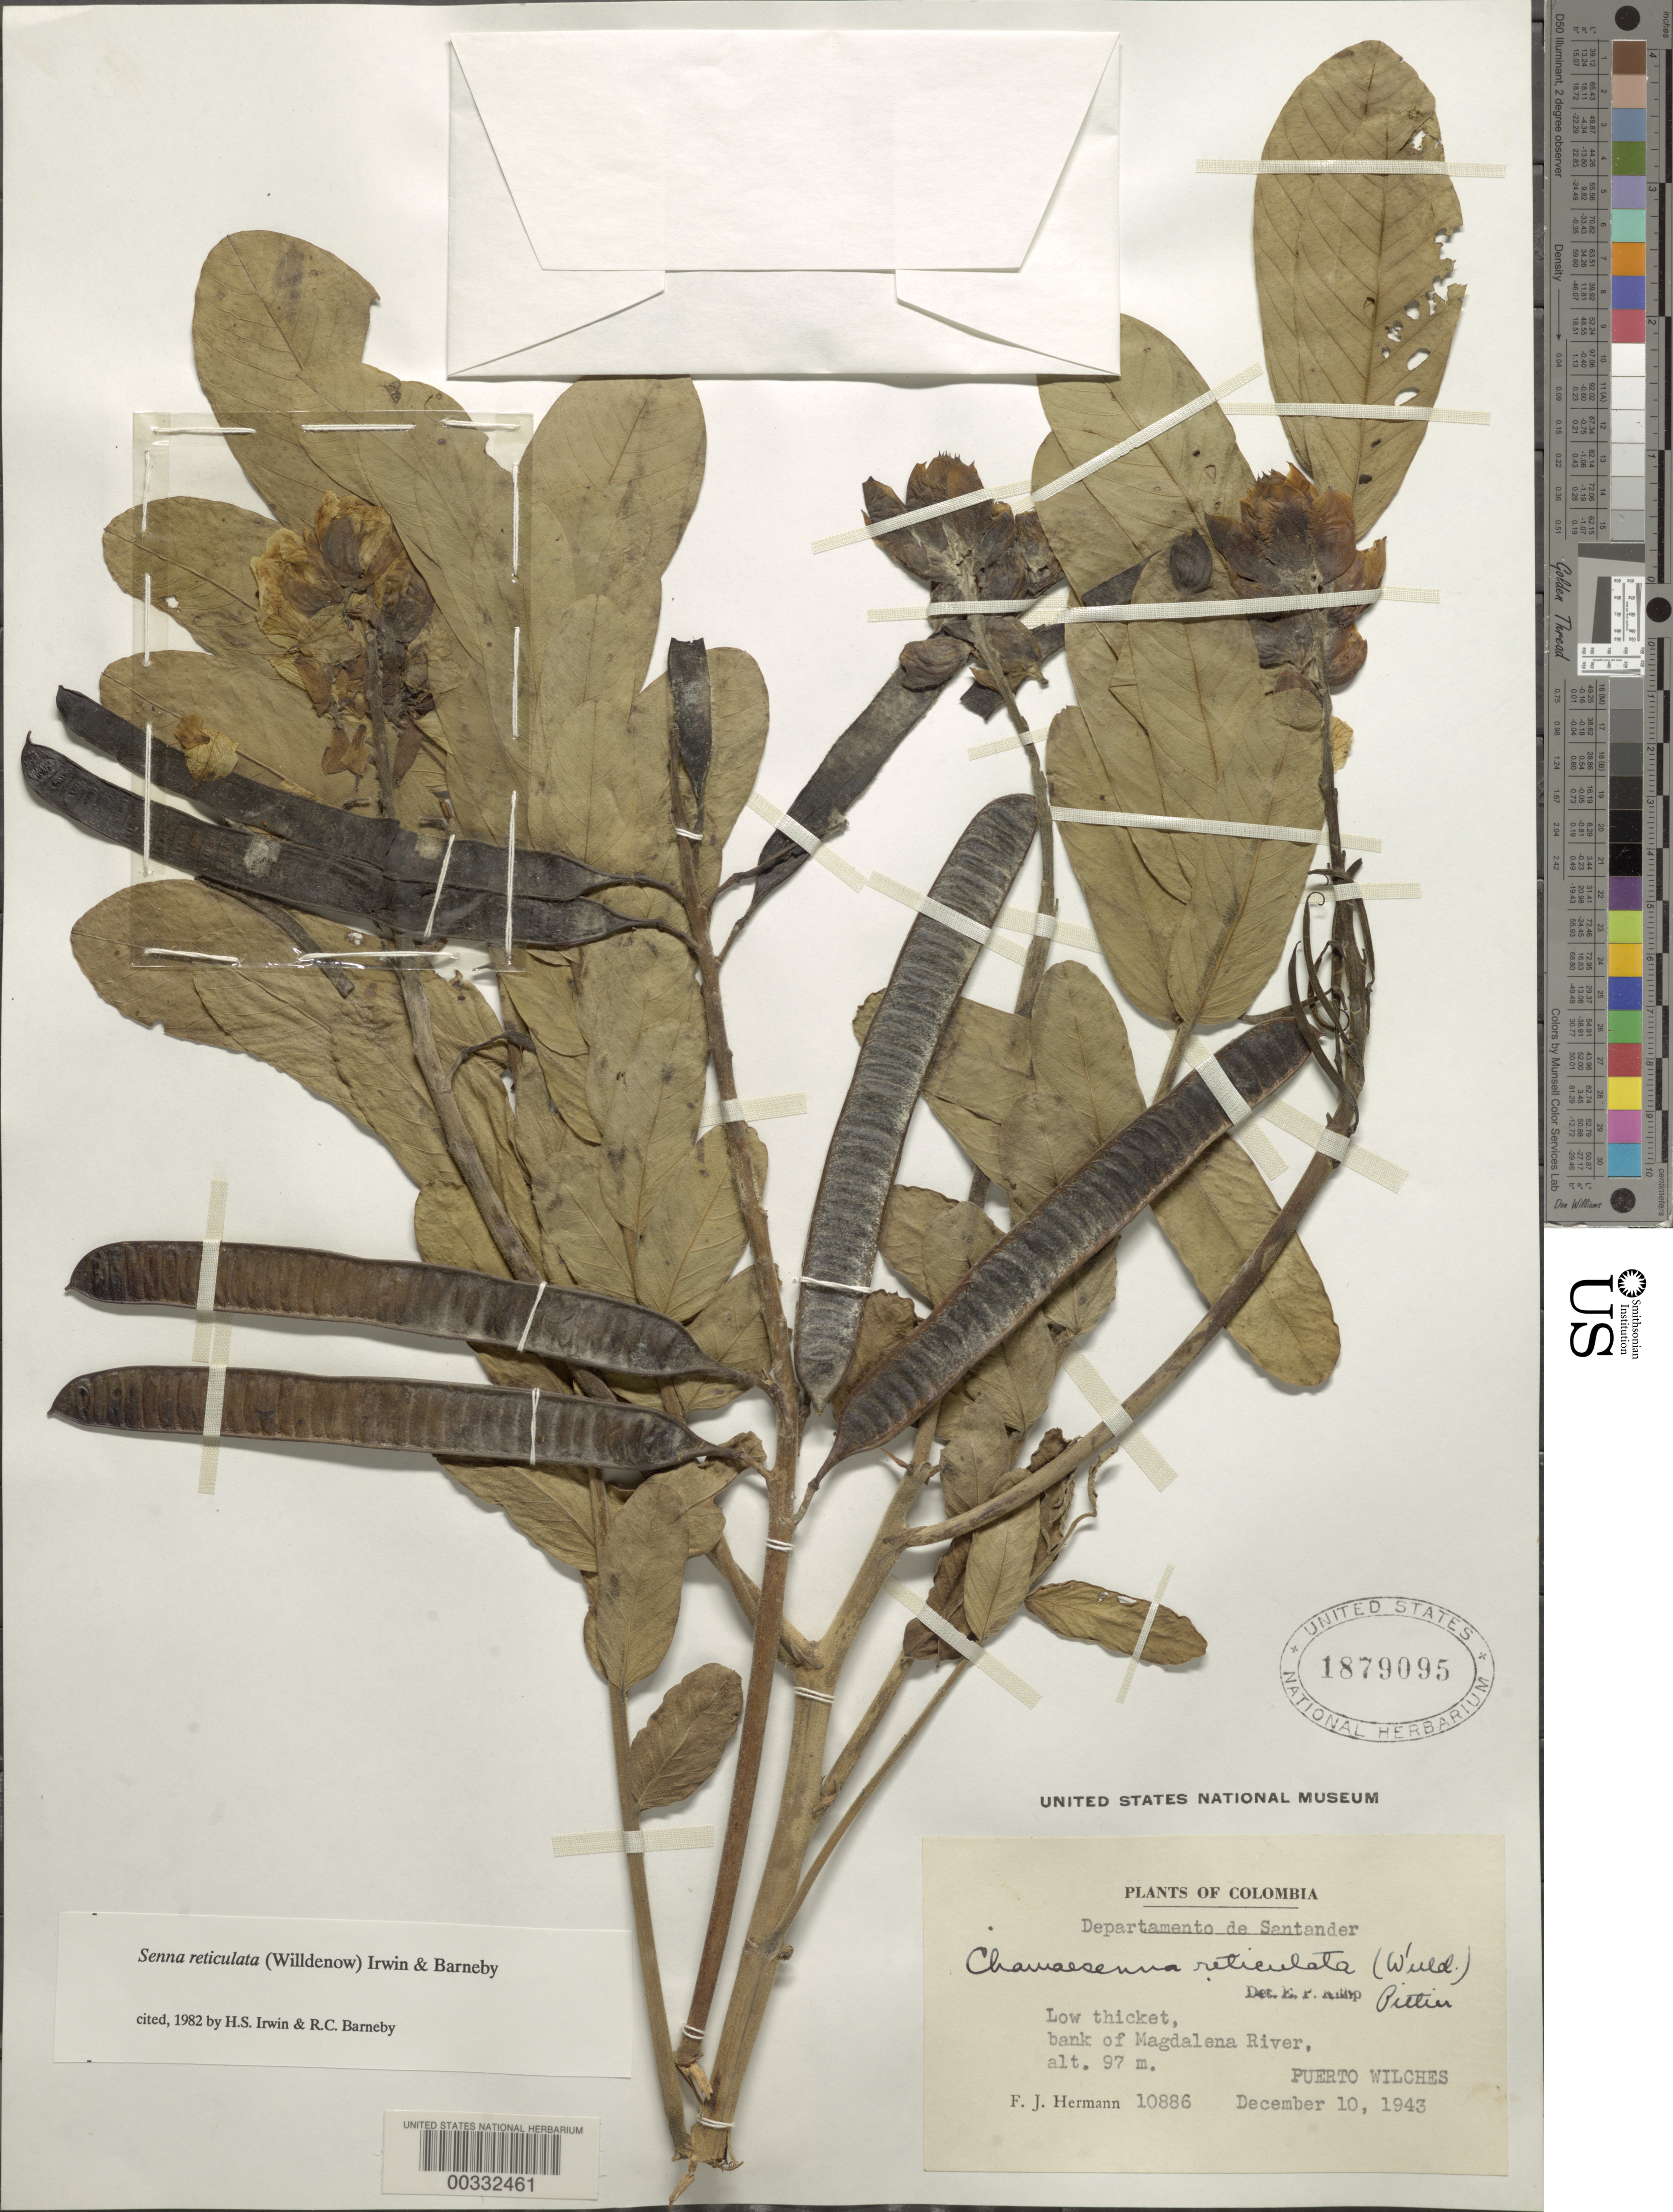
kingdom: Plantae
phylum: Tracheophyta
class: Magnoliopsida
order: Fabales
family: Fabaceae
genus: Senna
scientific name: Senna reticulata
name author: (Willd.) H.S. Irwin & Barneby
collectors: F. J. Hermann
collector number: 10886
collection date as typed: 10 Dec 1943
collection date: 1943-12-10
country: Colombia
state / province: Santander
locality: Bank of Magdalena River; Puerto Wilches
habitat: Low thicket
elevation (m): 97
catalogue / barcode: US 1879095